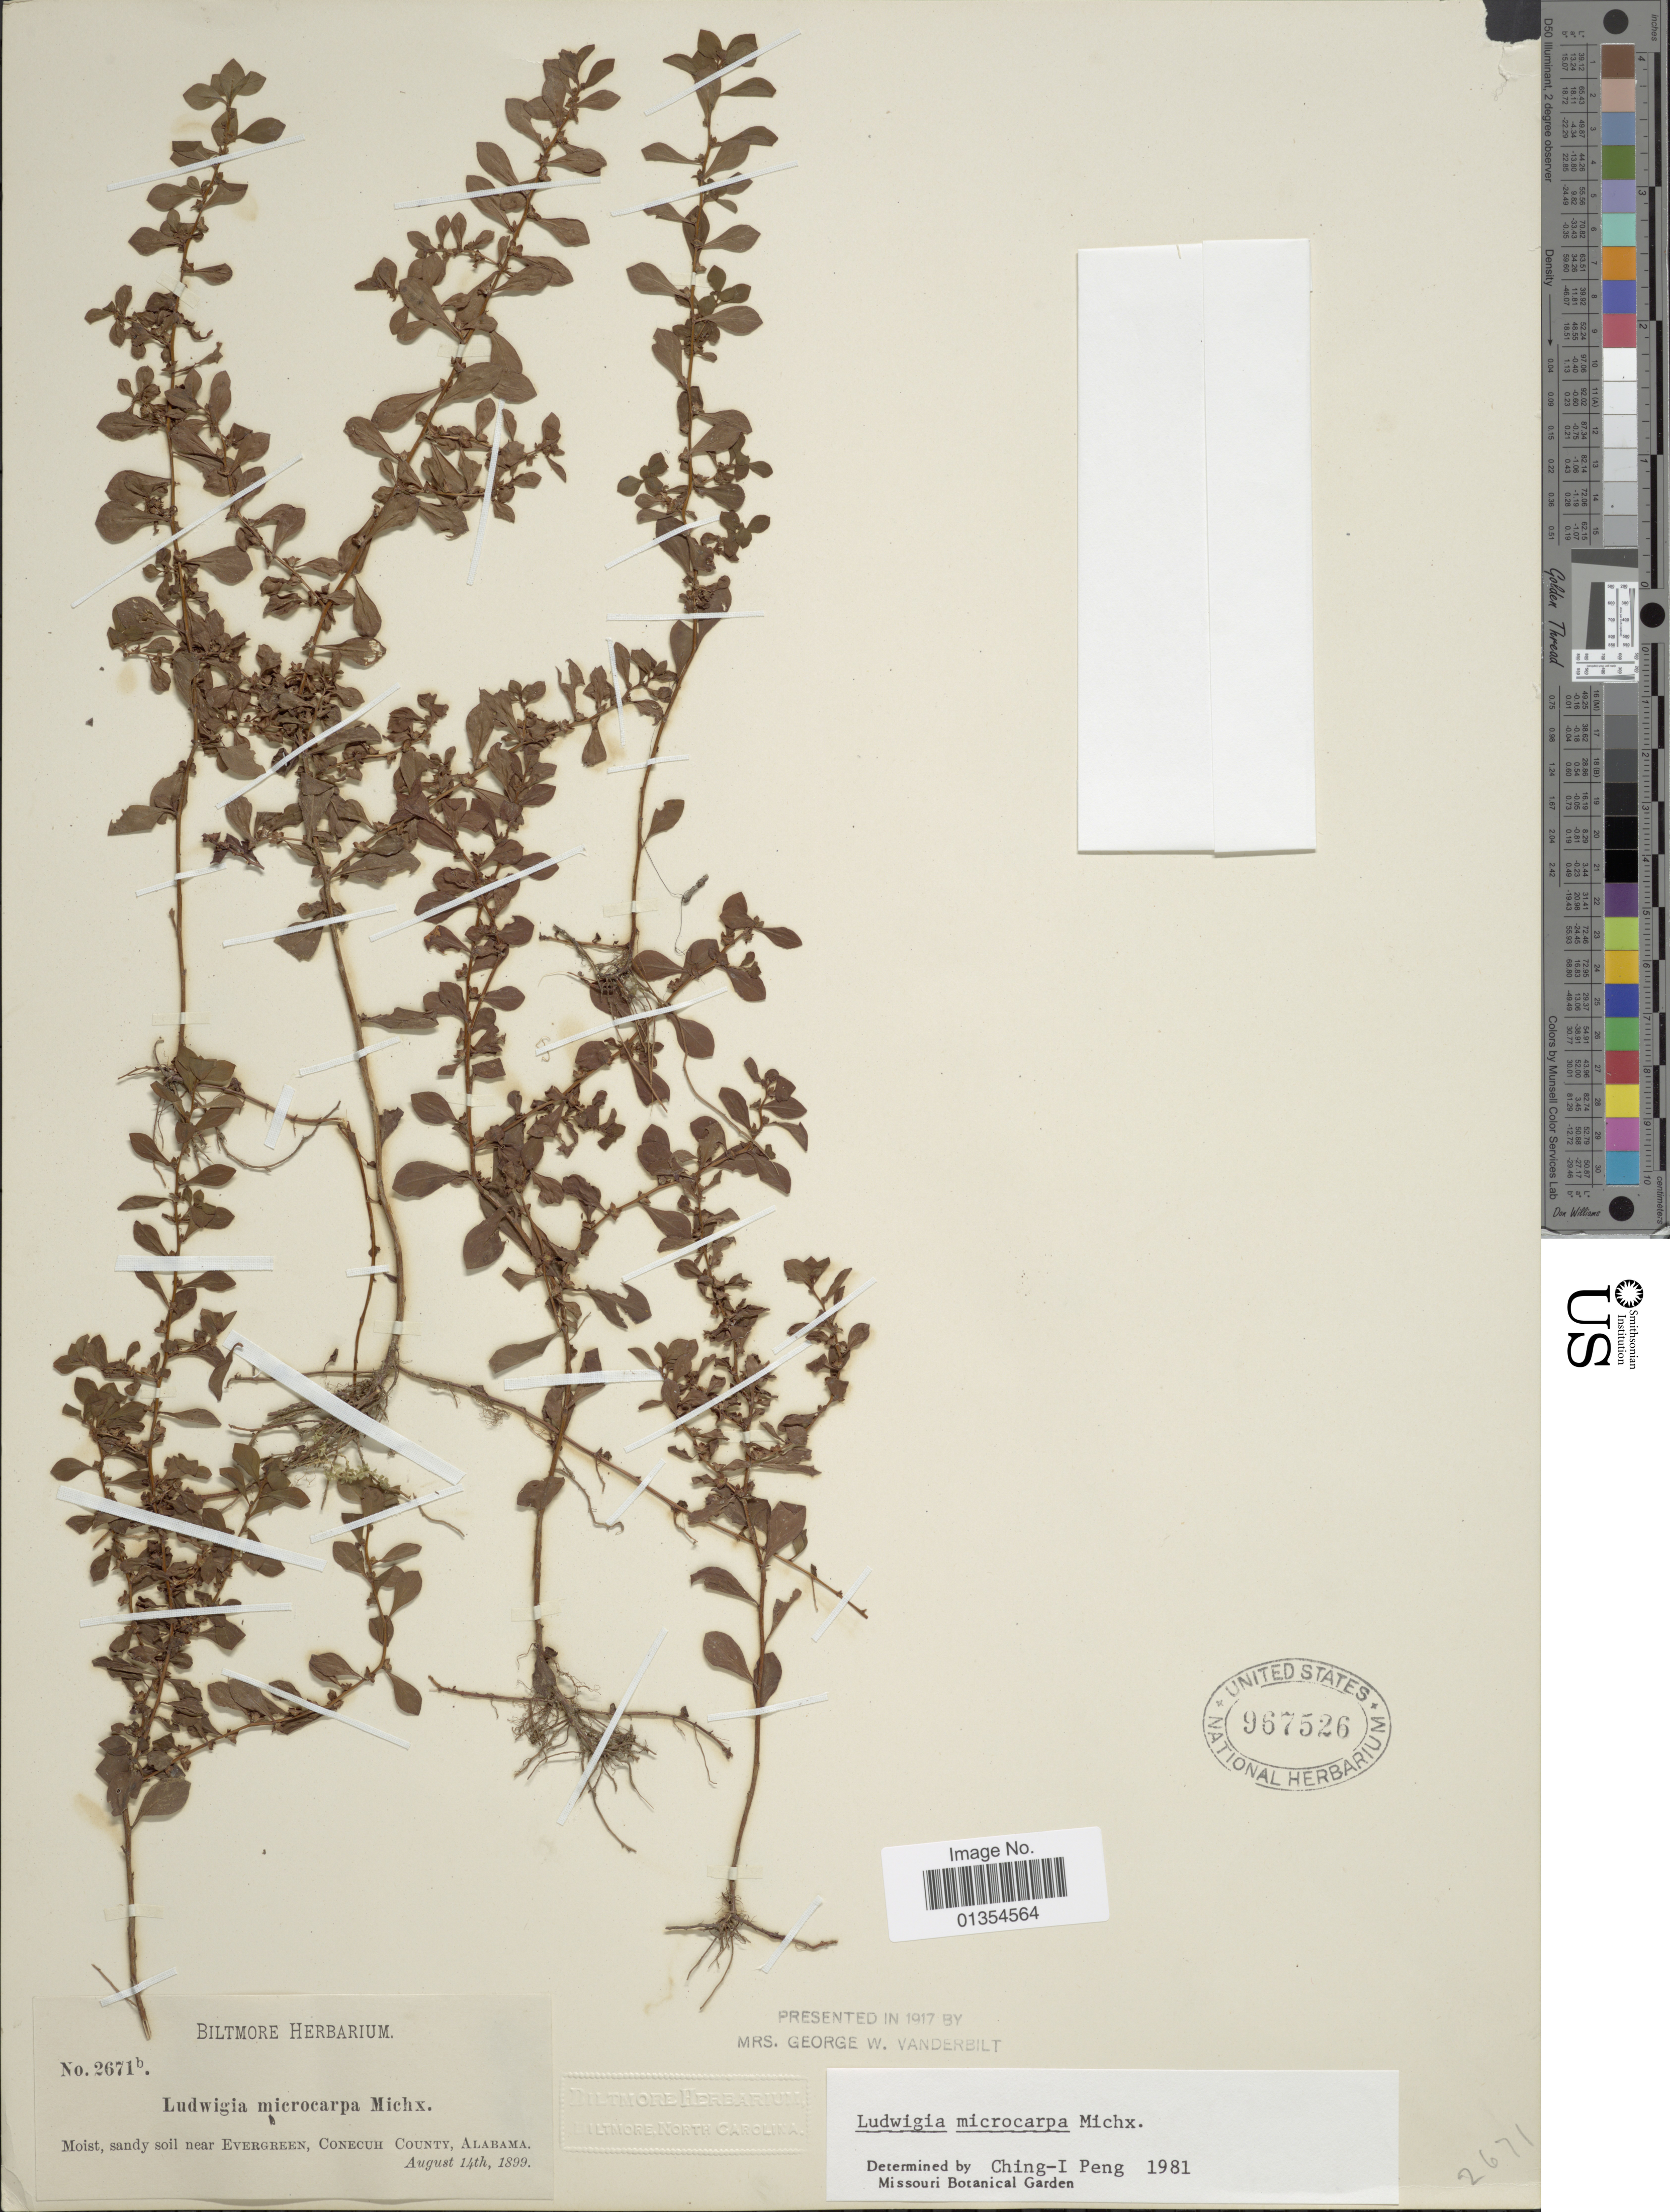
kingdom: Plantae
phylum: Tracheophyta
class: Magnoliopsida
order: Myrtales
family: Onagraceae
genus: Ludwigia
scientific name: Ludwigia microcarpa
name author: Michx.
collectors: ex herb. Biltmore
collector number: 2671b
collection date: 1899-08-14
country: United States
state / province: Alabama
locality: Near Evergreen, Conecuh Coutny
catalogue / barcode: US 967526